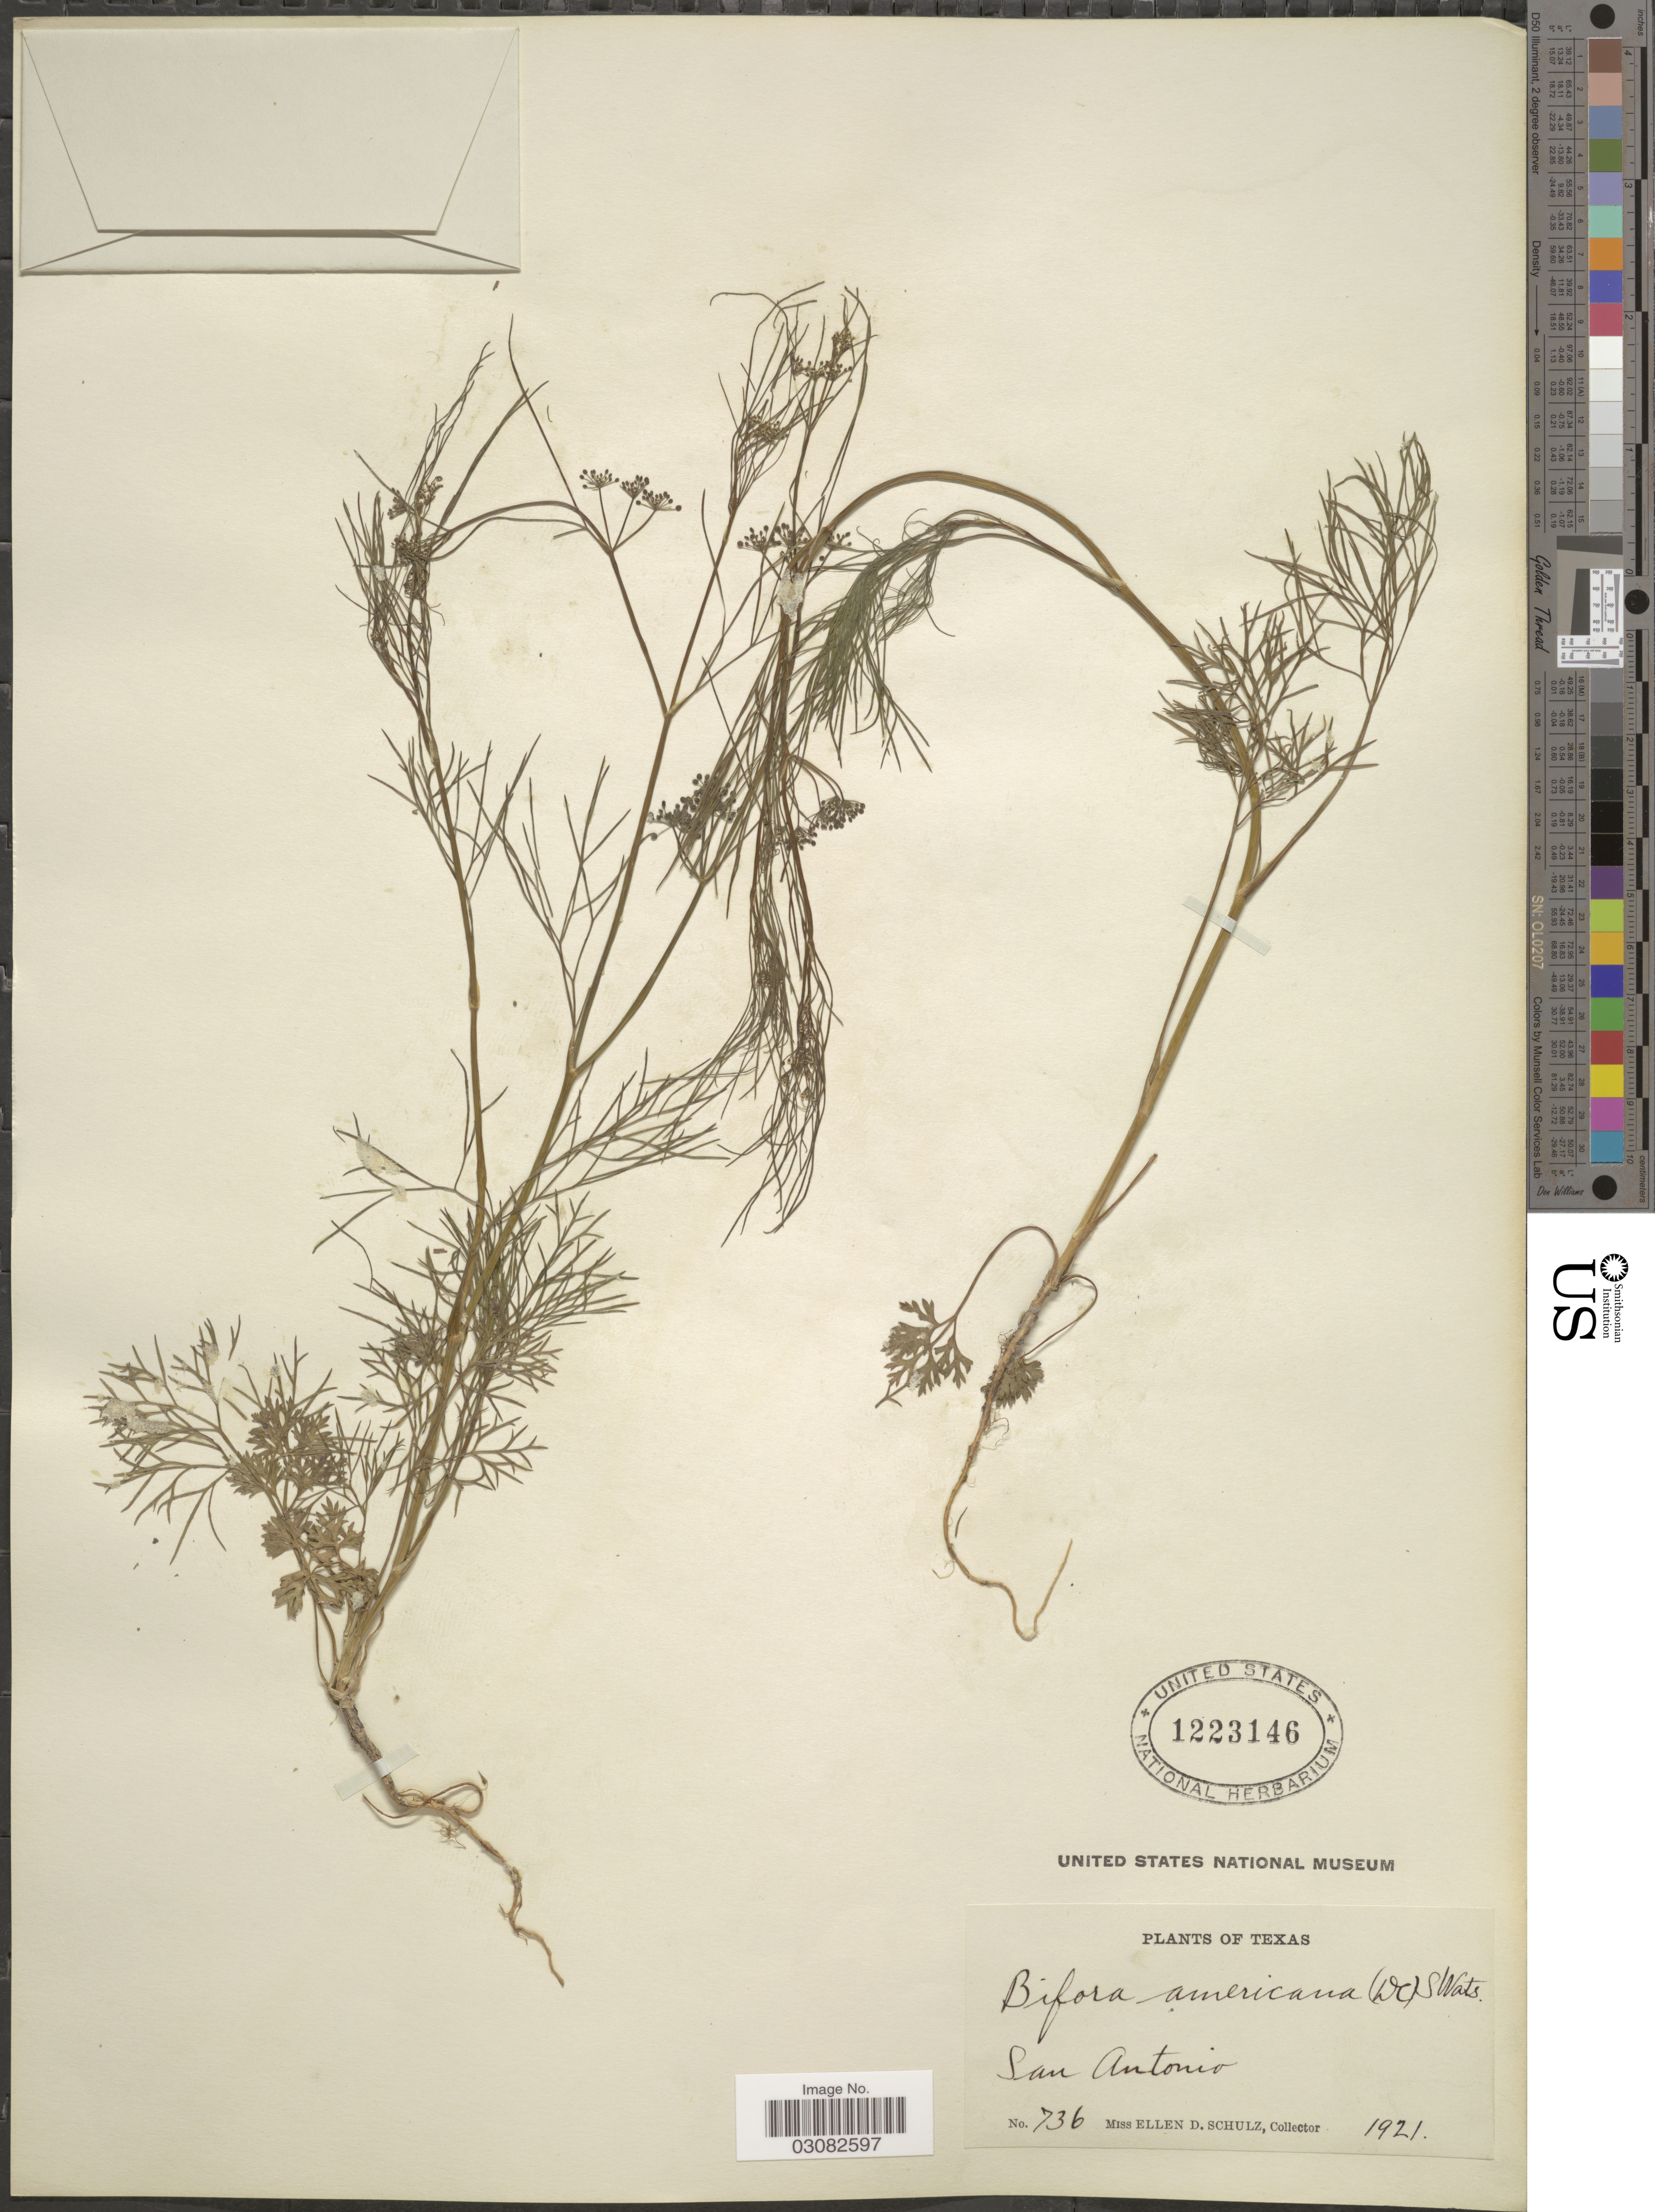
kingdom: Plantae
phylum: Tracheophyta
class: Magnoliopsida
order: Apiales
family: Apiaceae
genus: Apium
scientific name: Apium ammi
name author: (Jacq.) Urb.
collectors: E. D. Schulz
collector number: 736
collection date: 1921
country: United States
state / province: Texas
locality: San Antonio.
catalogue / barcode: US 1223146